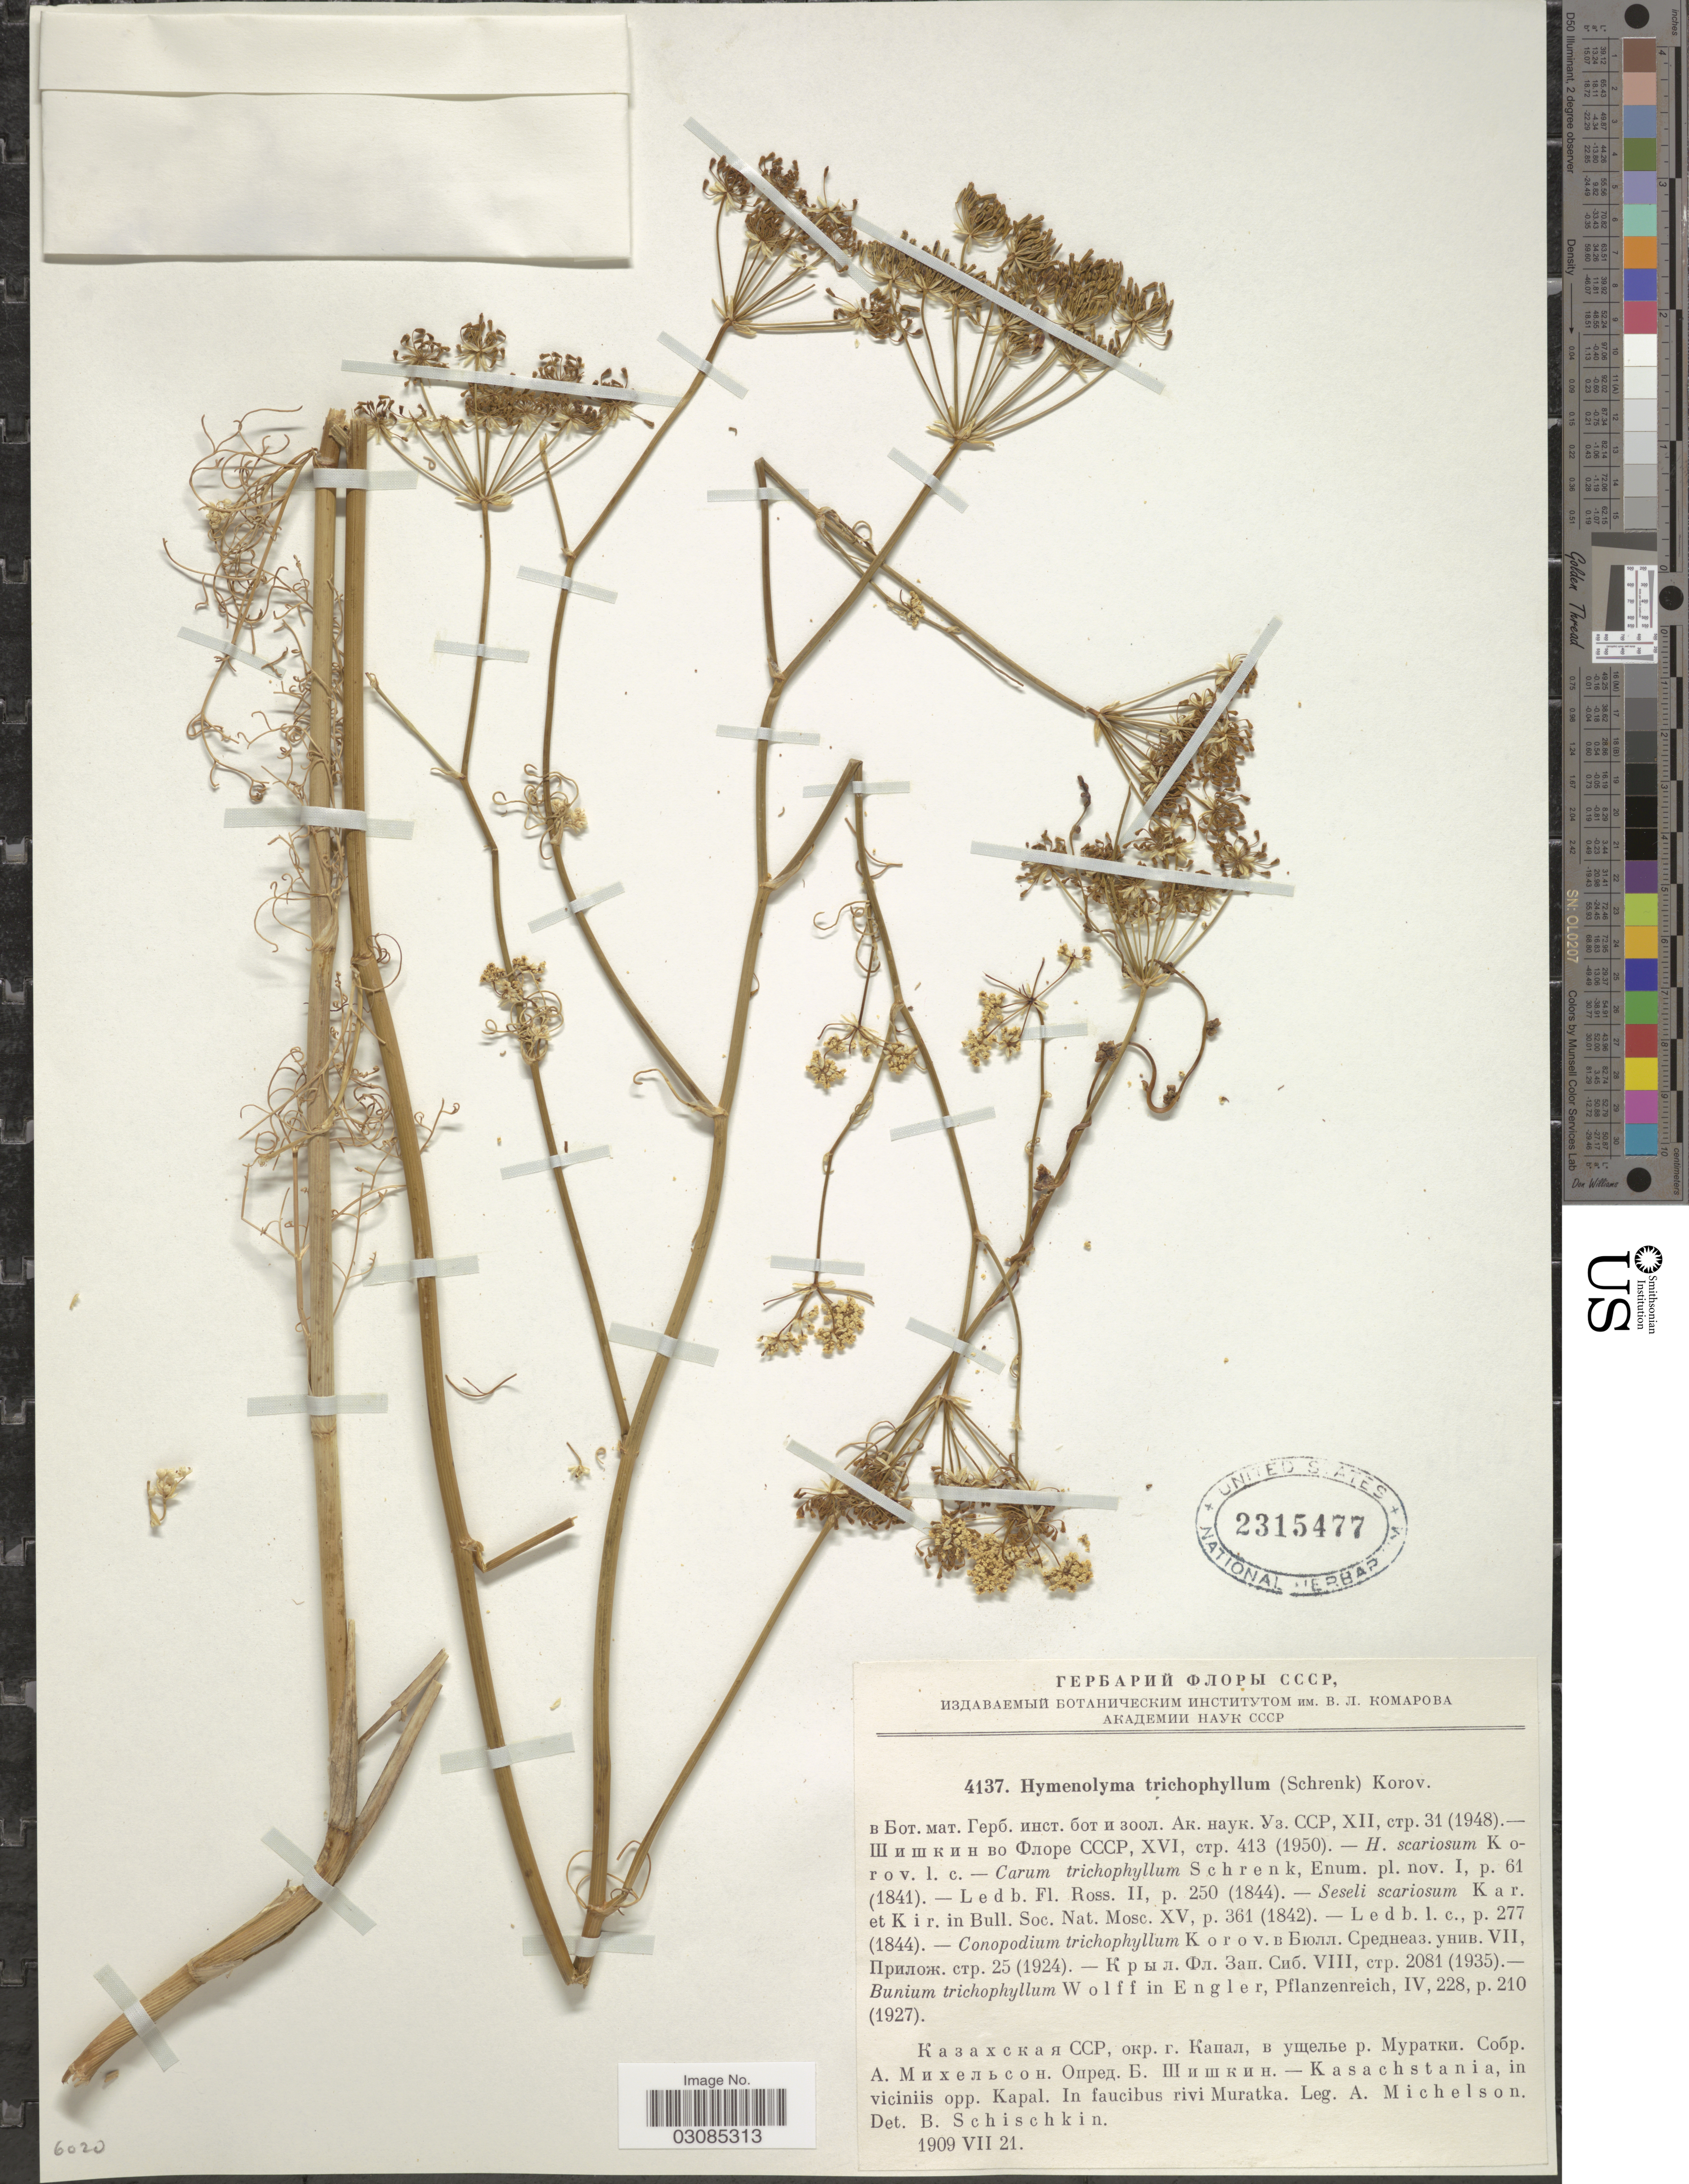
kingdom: Plantae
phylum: Tracheophyta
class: Magnoliopsida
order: Apiales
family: Apiaceae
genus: Carum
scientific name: Carum trichophyllum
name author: Schrenk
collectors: A. Michelson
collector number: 4137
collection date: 1909-07-21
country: Kazakhstan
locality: Kasachstania, in viciniis opp. Kapal. In faucibus rivi Muratka.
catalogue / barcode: US 2315477